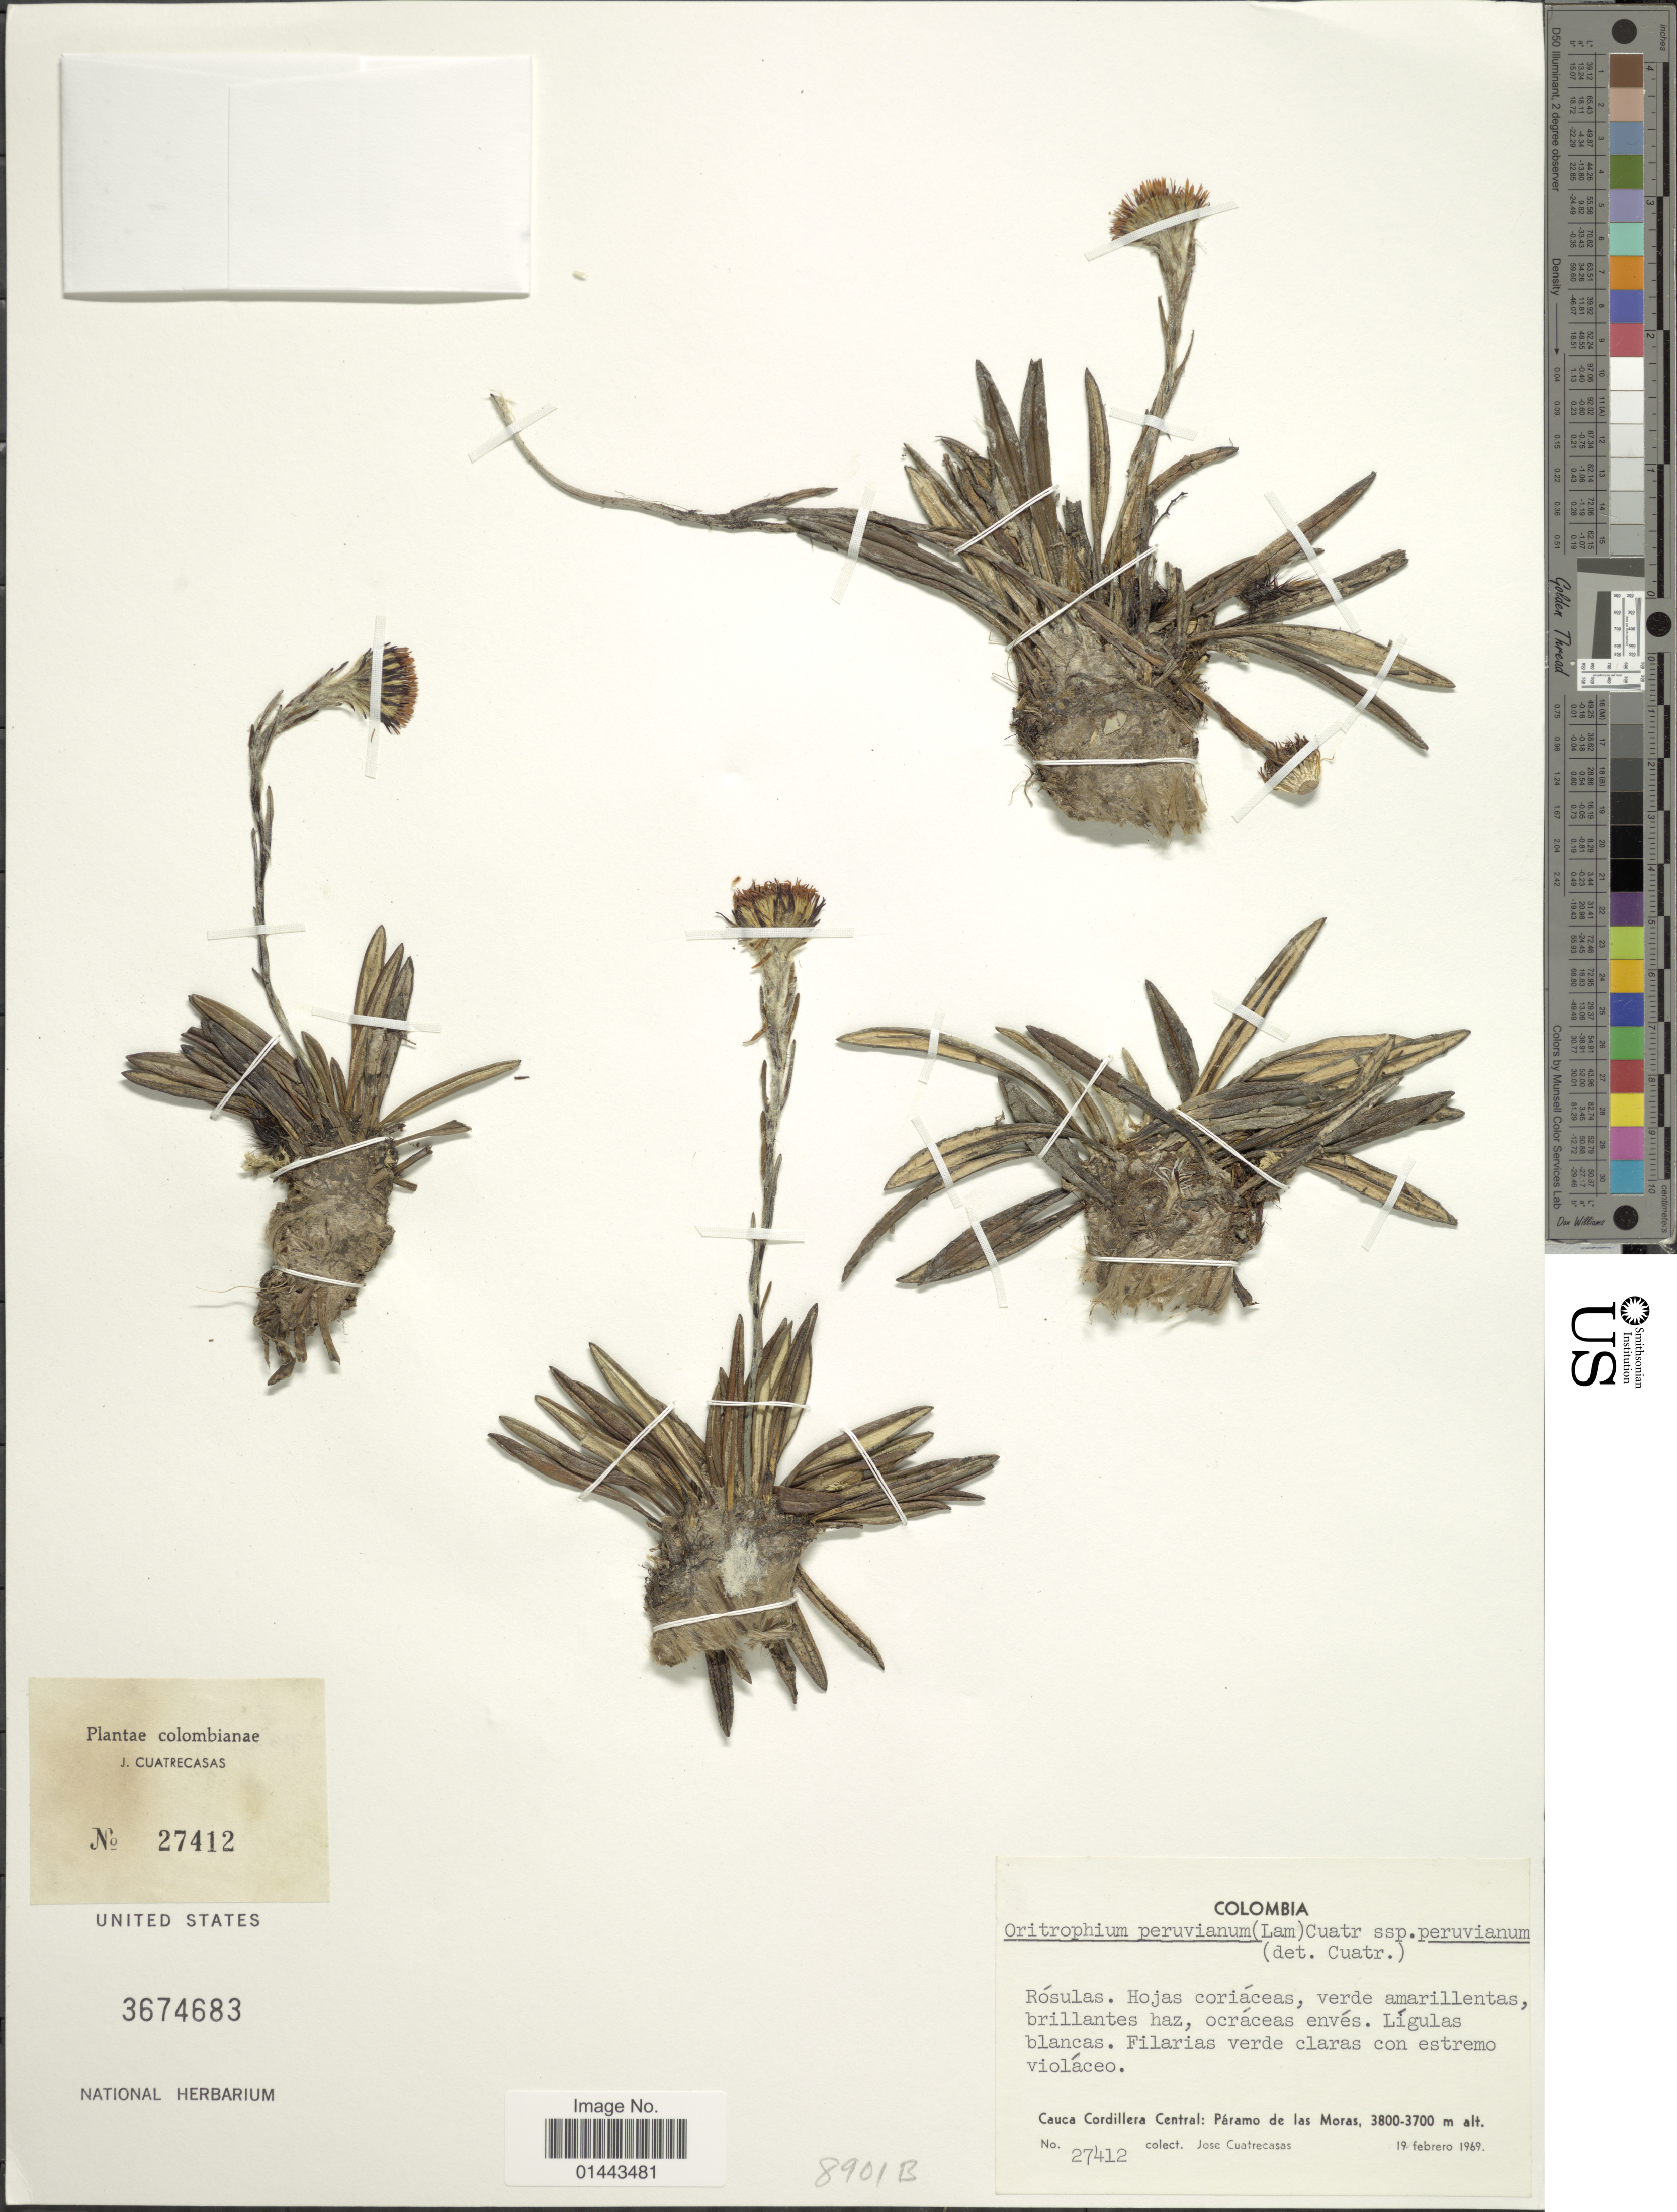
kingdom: Plantae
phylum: Tracheophyta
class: Magnoliopsida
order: Asterales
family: Asteraceae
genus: Oritrophium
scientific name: Oritrophium peruvianum f. peruvianum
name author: (Lam.) Cuatrec.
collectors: J. Cuatrecasas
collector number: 27412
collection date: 1969-02-19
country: Colombia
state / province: Cauca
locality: Cordillera Central: Paramo de las Moras.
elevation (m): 3700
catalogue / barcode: US 3674683